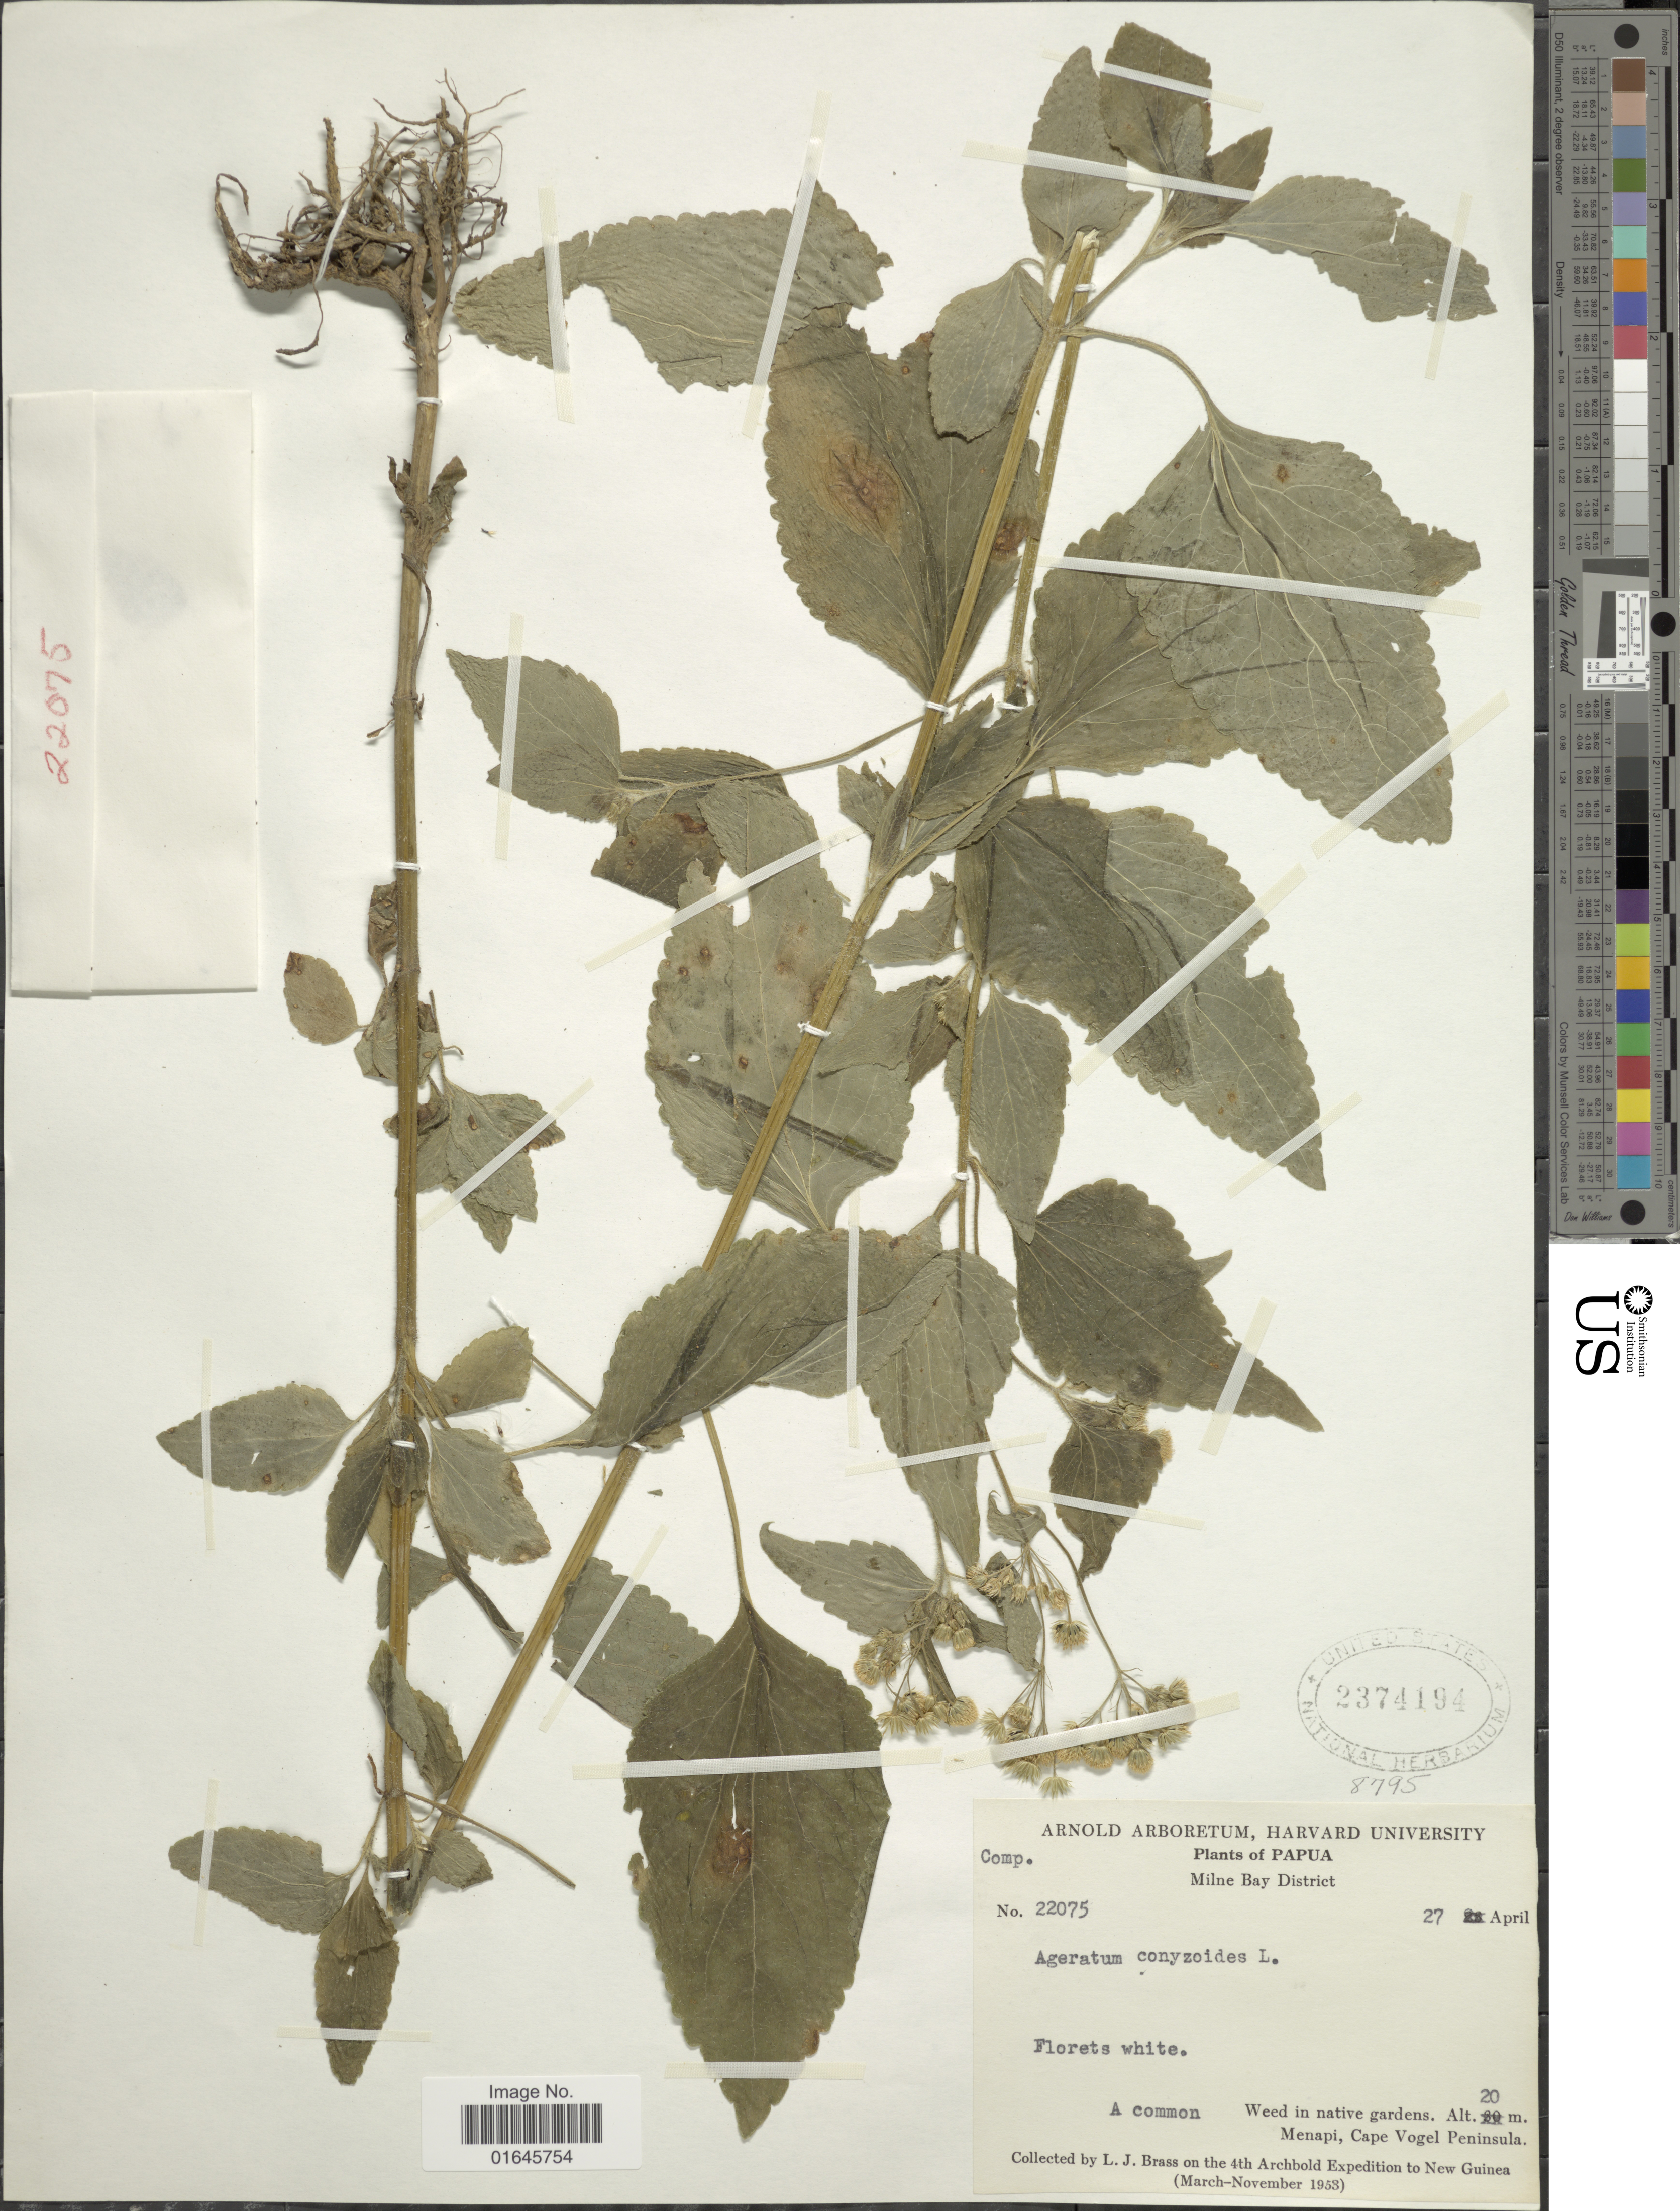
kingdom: Plantae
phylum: Tracheophyta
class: Magnoliopsida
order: Asterales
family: Asteraceae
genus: Ageratum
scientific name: Ageratum conyzoides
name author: L.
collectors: L. J. Brass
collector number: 22075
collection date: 1953-04-27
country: Papua New Guinea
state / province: Milne Bay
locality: Papua, Weed in native gardens, Menapi, Cape Vogel Peninsula, New Guinea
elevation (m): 20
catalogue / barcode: US 2374194